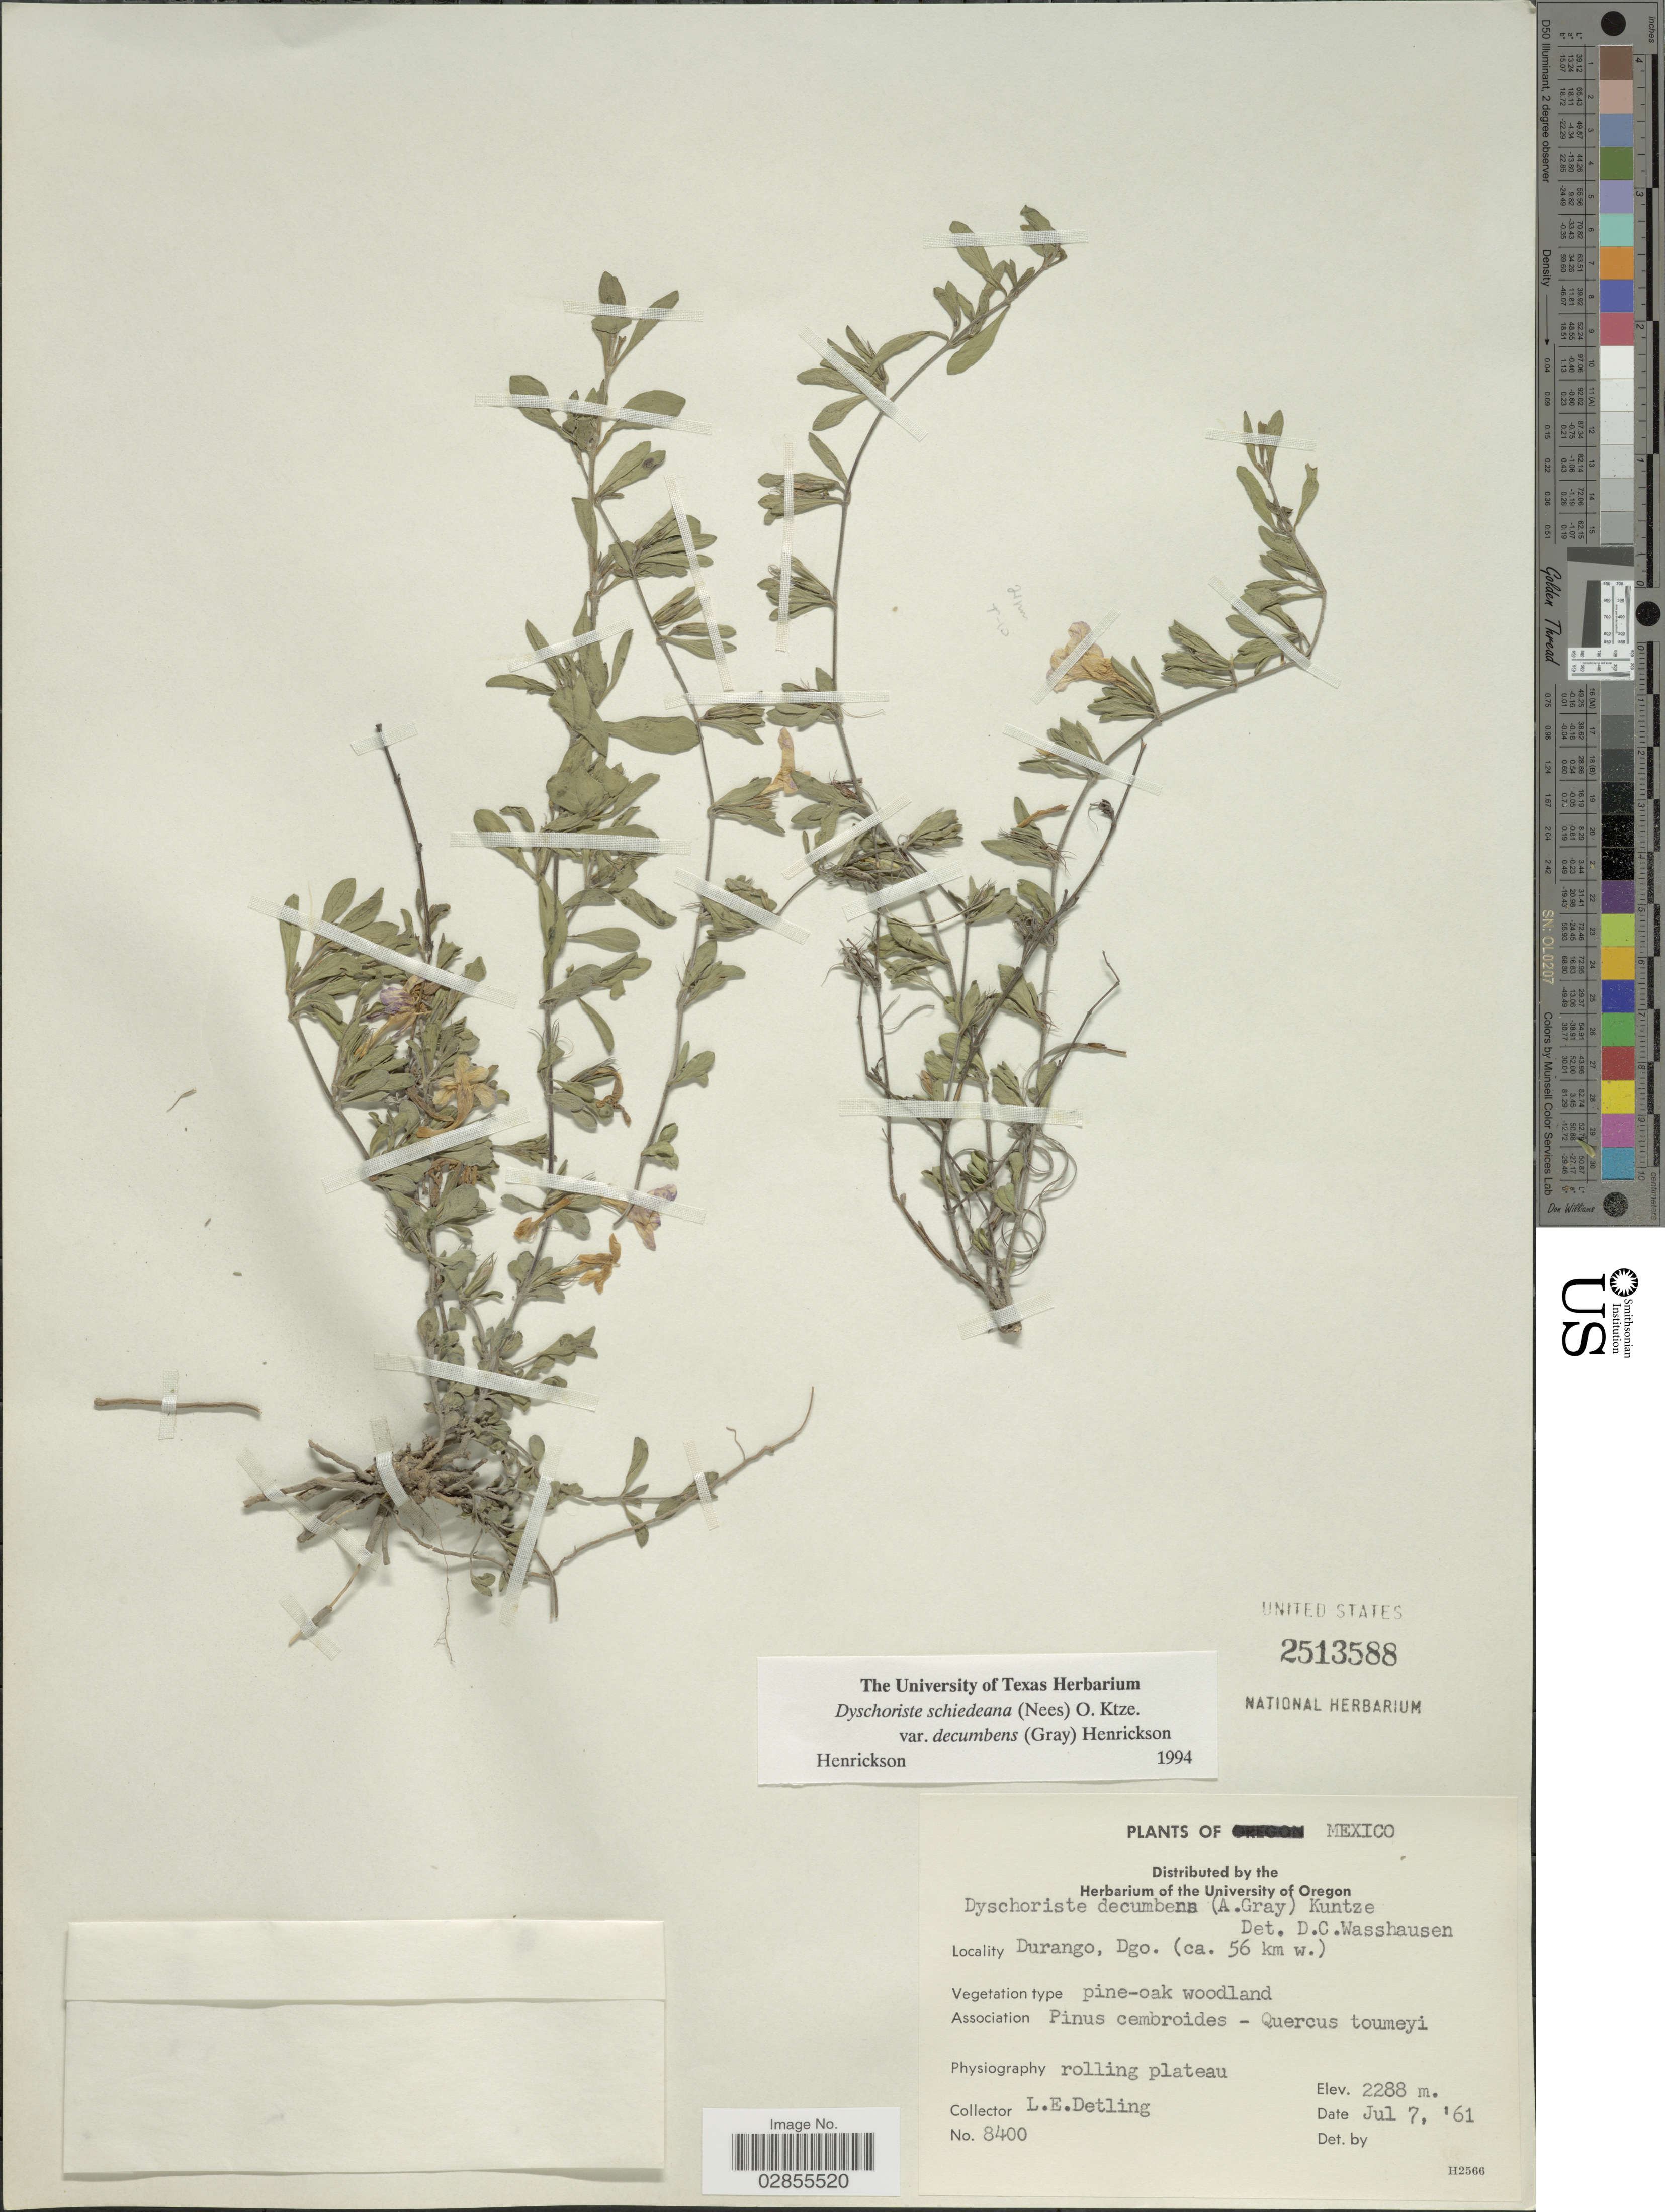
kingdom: Plantae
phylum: Tracheophyta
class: Magnoliopsida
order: Lamiales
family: Acanthaceae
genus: Dyschoriste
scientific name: Dyschoriste schiedeana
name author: (Nees) Kuntze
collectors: L. E. Detling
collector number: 8400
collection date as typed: Transcribed d/m/y: 7/7/61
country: Mexico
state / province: Durango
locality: Dgo. (ca. 56 km w.).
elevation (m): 2288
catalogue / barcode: US 2513588